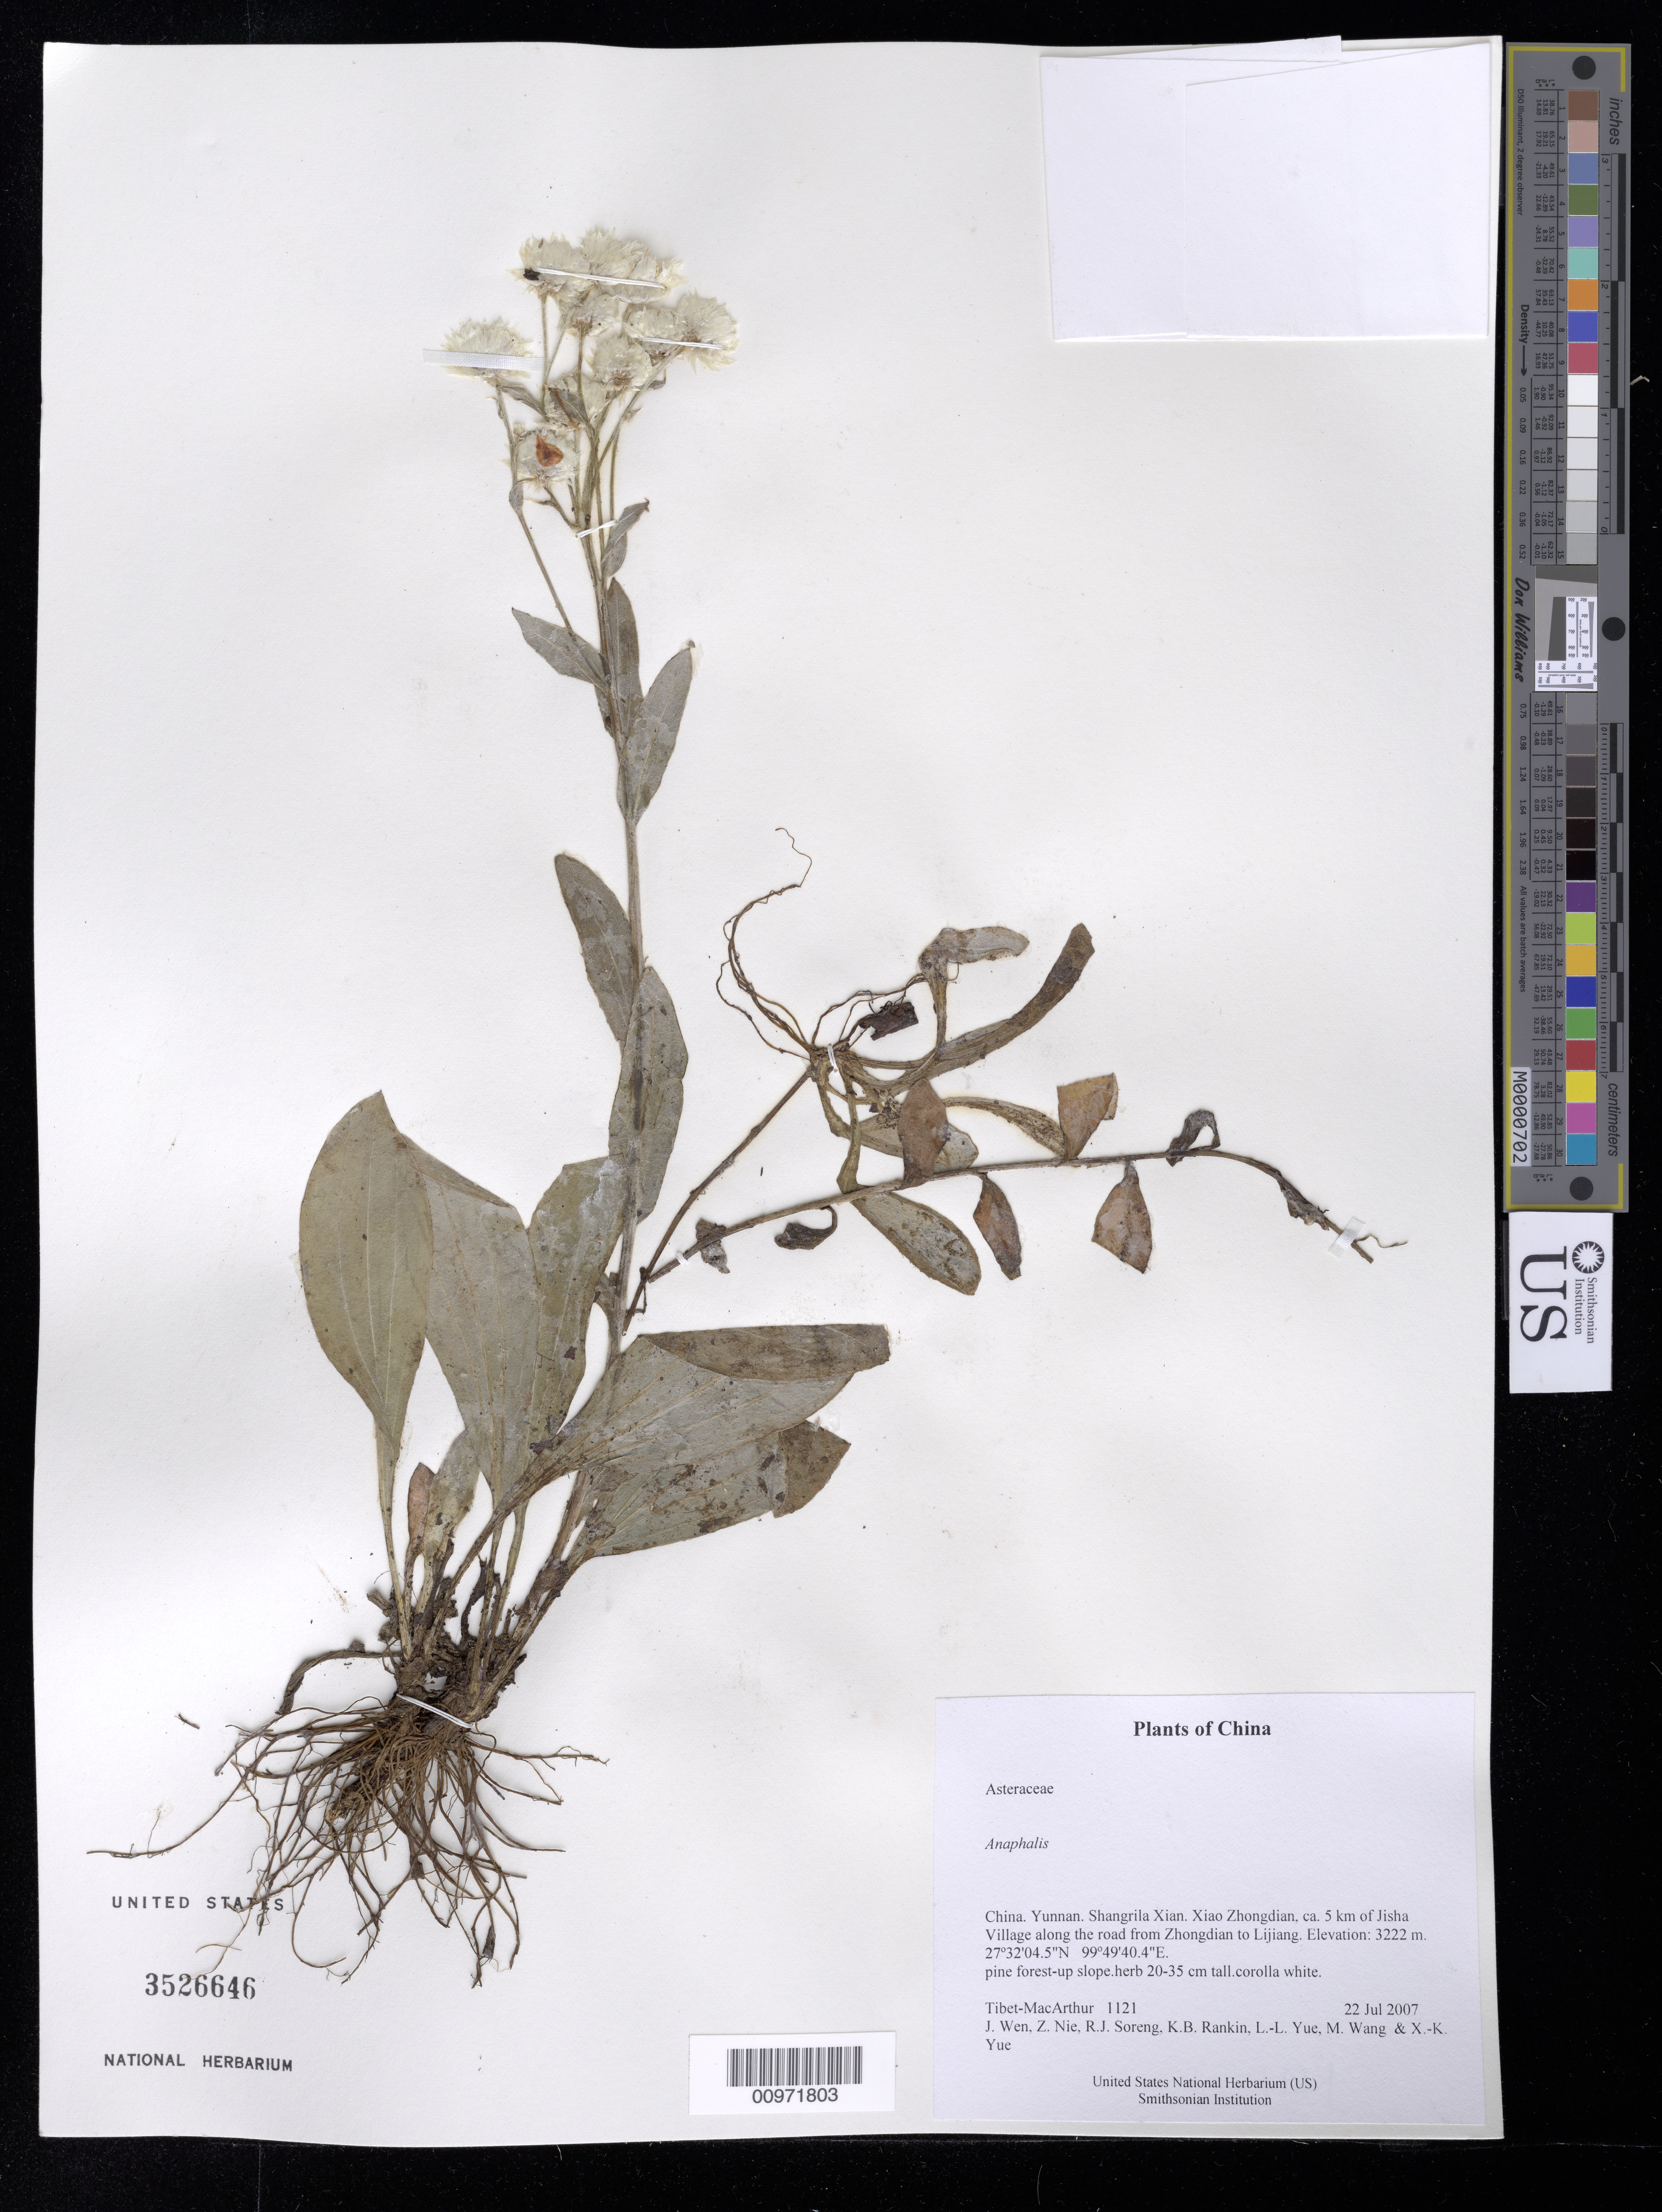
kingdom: Plantae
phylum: Tracheophyta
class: Magnoliopsida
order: Asterales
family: Asteraceae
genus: Anaphalis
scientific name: Anaphalis sp.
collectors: Tibet-MacArthur, J. Wen, Z. Nie, R. J. Soreng, K. Rankin, L. Yue, M. Wang & X. Yue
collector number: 1121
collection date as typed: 22 Jul 2007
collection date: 2007-07-22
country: China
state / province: Yunnan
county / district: Shangrila Xian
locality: Xiao Zhongdian, ca. 5 km of Jisha Village along the road from Zhongdian to Lijiang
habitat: pine forest-up slope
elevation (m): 3222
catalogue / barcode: US 3526646